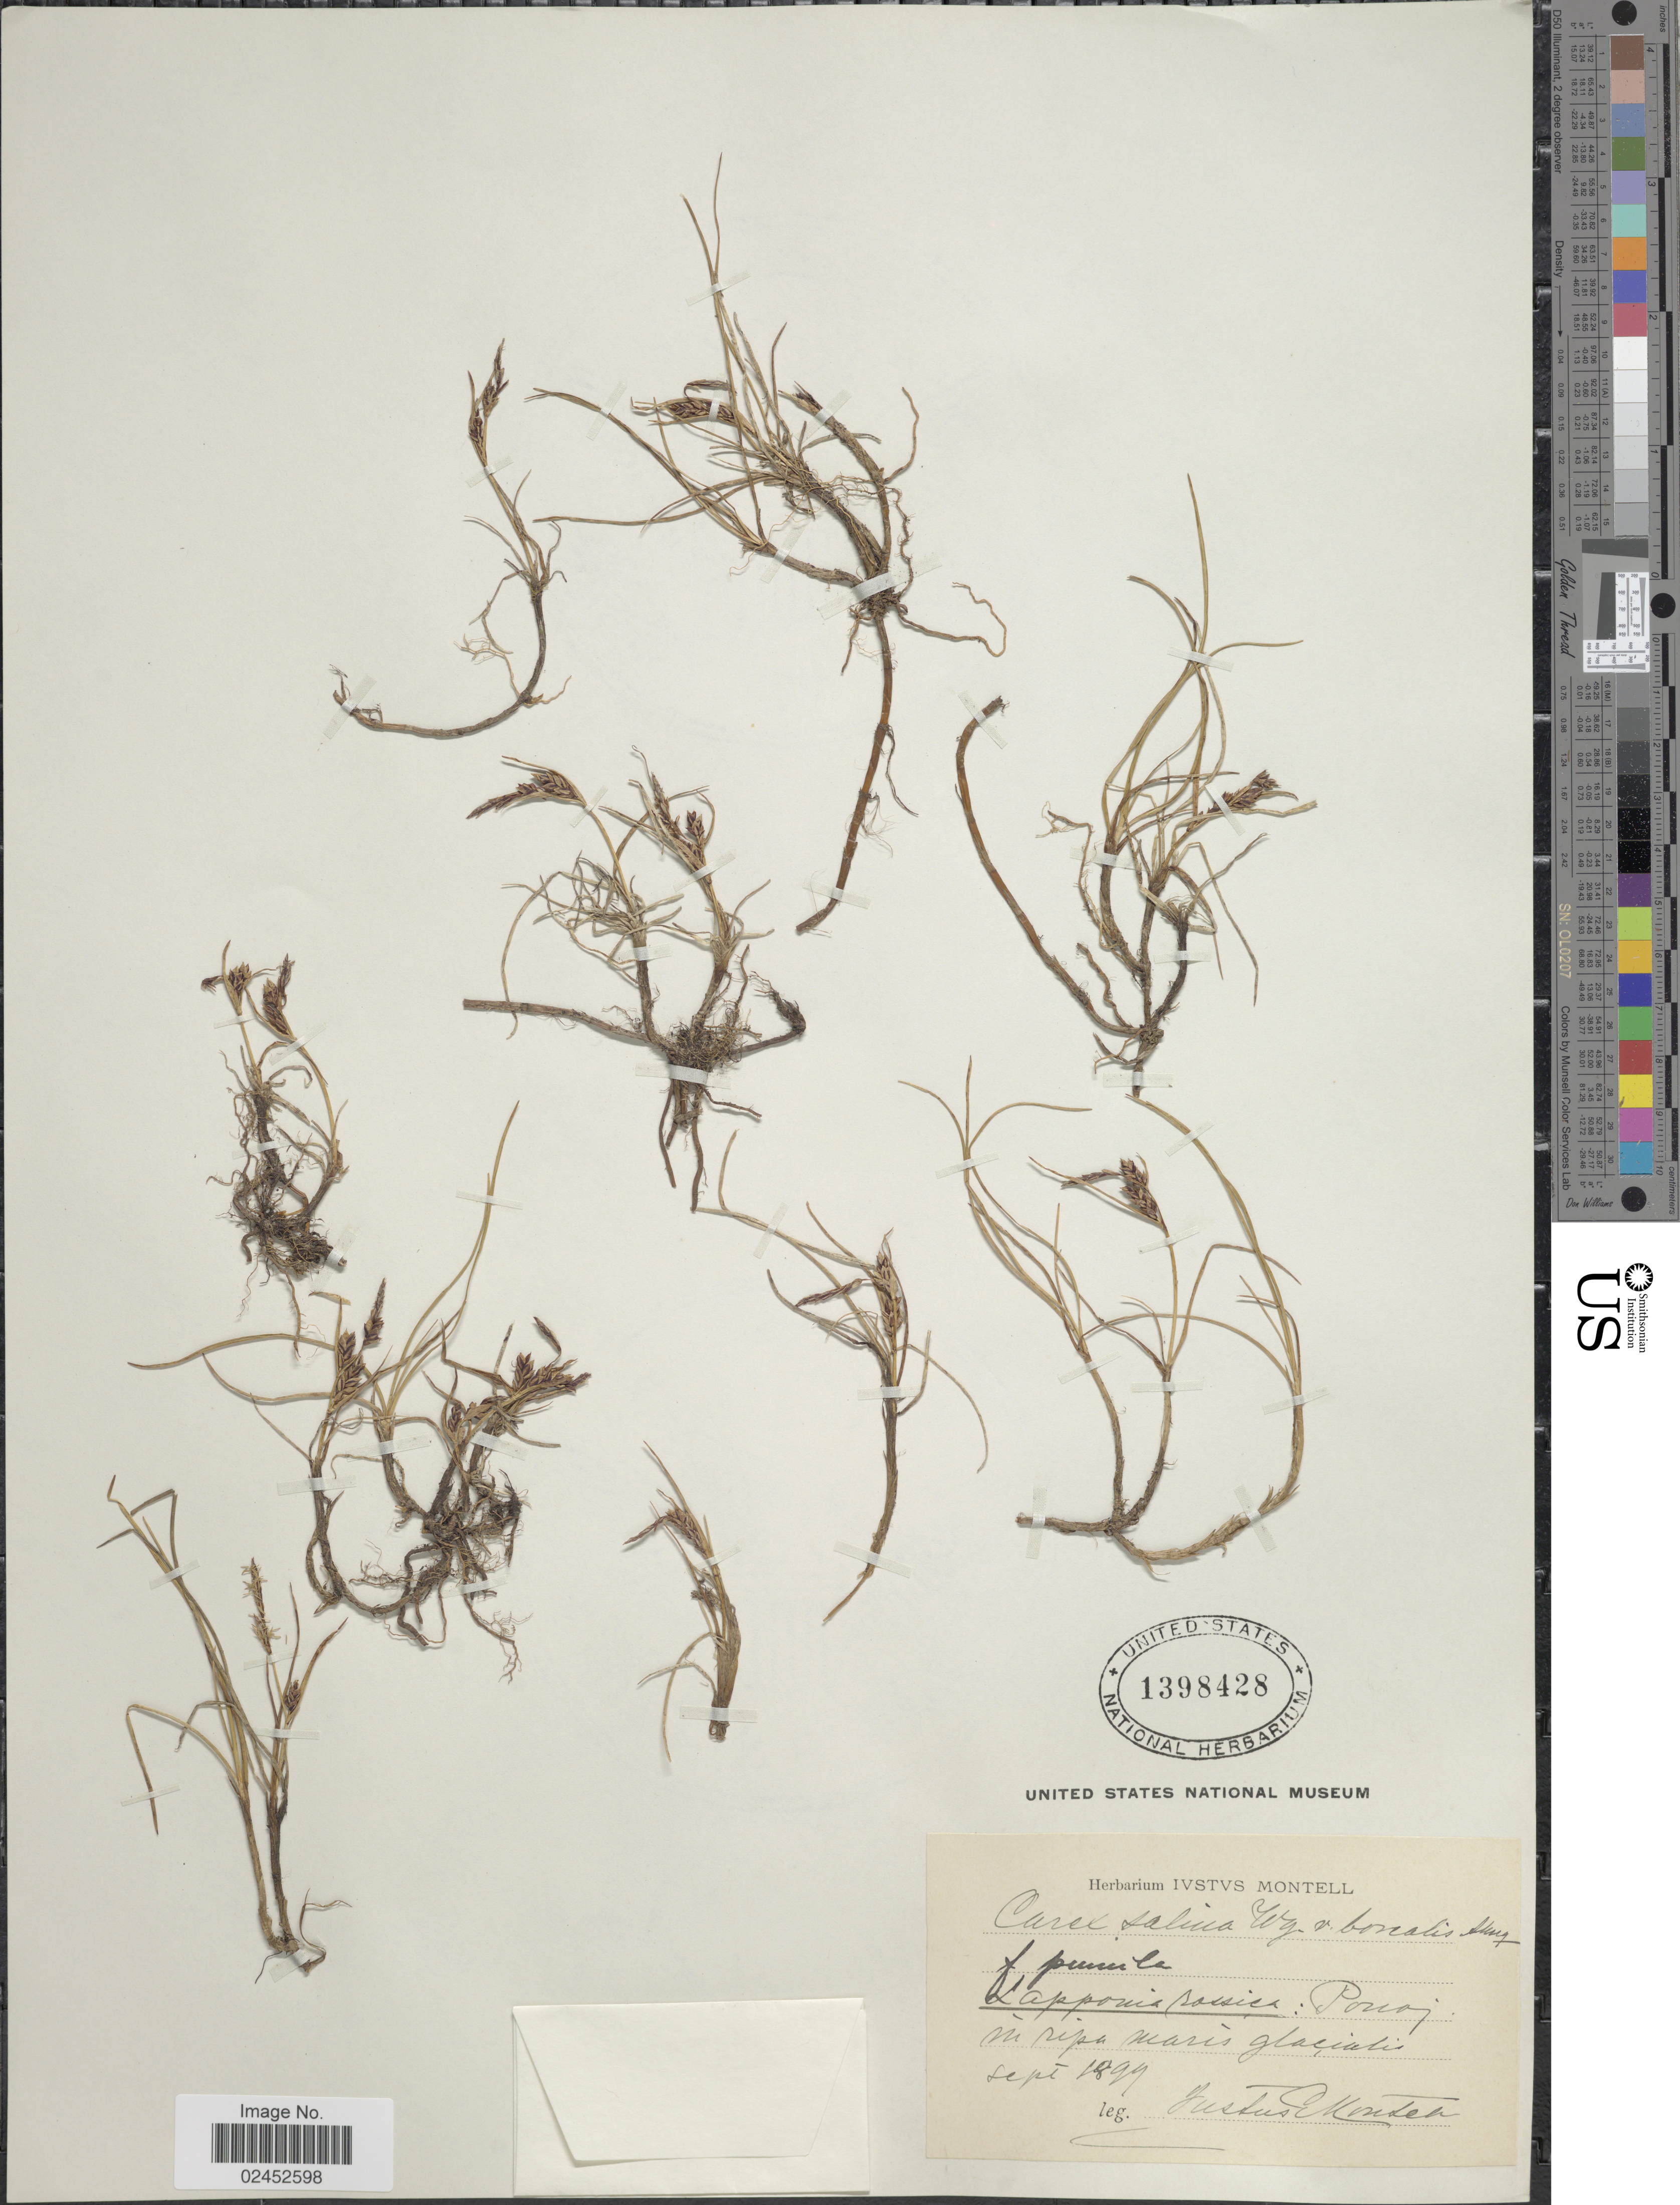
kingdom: Plantae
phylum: Tracheophyta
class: Liliopsida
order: Poales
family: Cyperaceae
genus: Carex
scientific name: Carex salina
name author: Wahlenb.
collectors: I. Montell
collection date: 1899-09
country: Russian Federation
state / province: Murmansk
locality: Lapponia rossica: Ponoj, in ripa maris glacialis.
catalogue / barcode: US 1398428